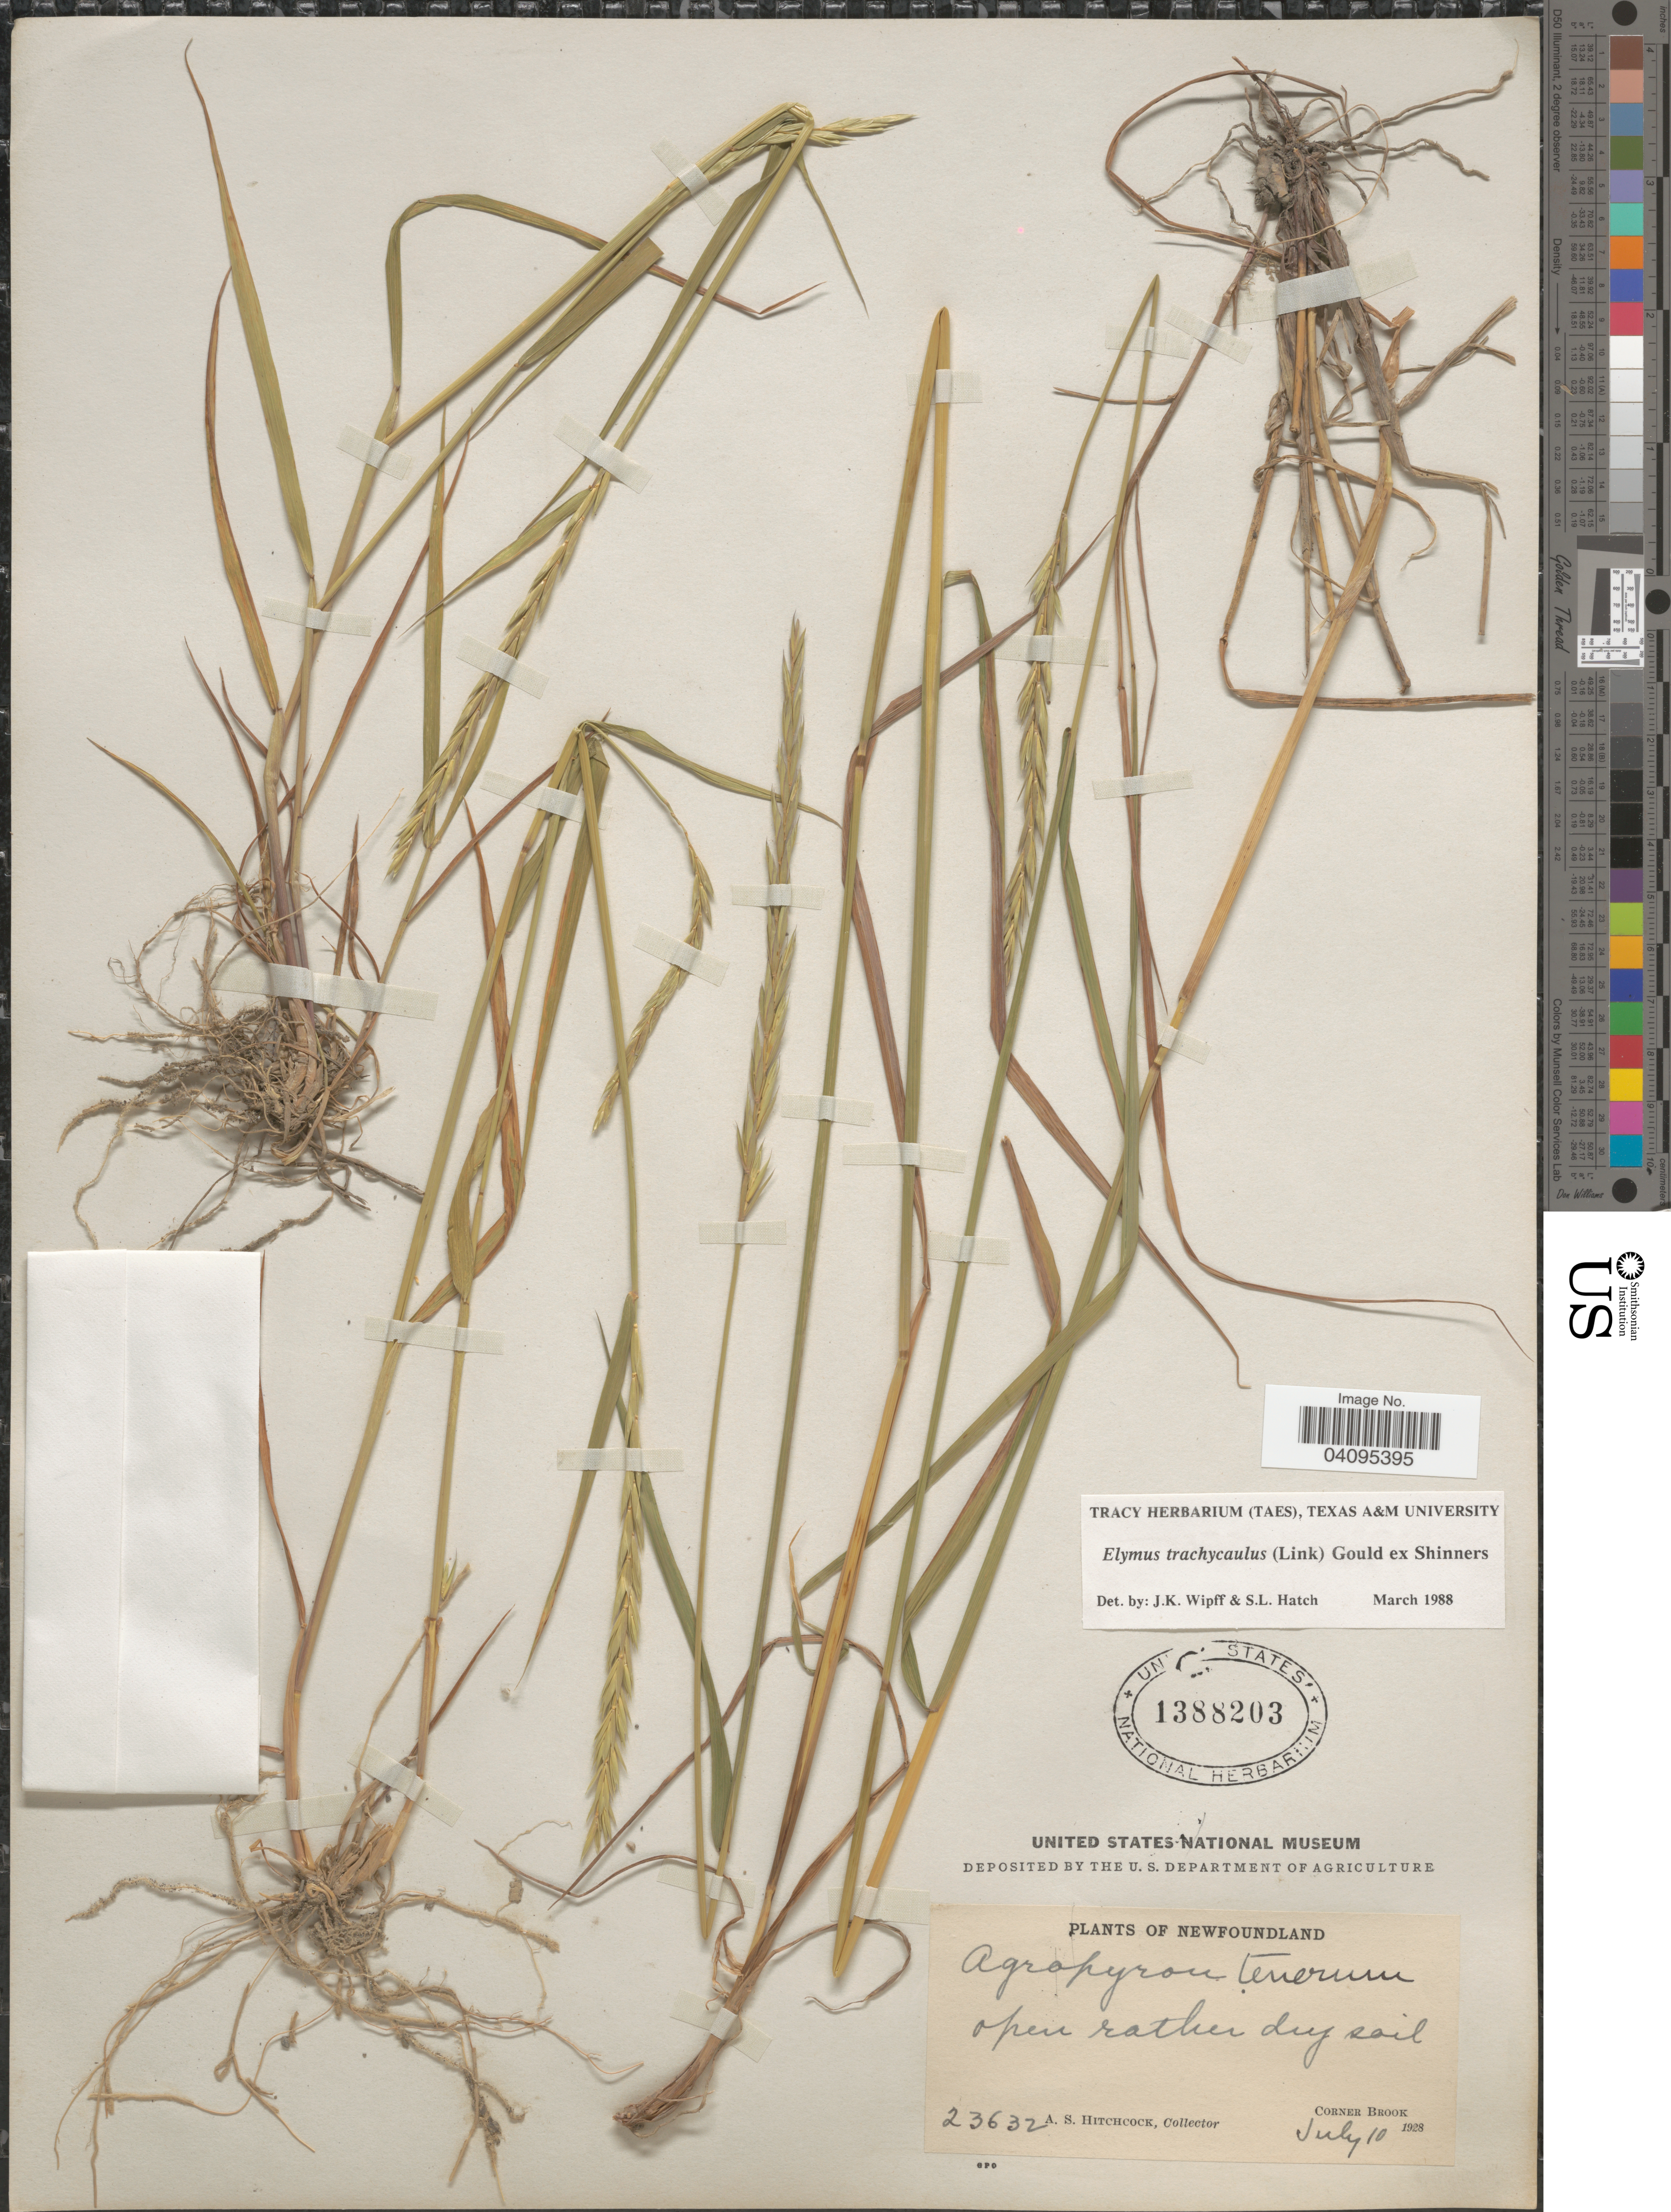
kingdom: Plantae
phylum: Tracheophyta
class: Liliopsida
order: Poales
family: Poaceae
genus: Elymus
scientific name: Elymus trachycaulus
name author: (Link) Gould ex Shinners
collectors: A. S. Hitchcock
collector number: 23632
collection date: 1928-07-10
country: Canada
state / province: Newfoundland and Labrador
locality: Open rather dry soil. Corner Brook.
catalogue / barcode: US 1388203